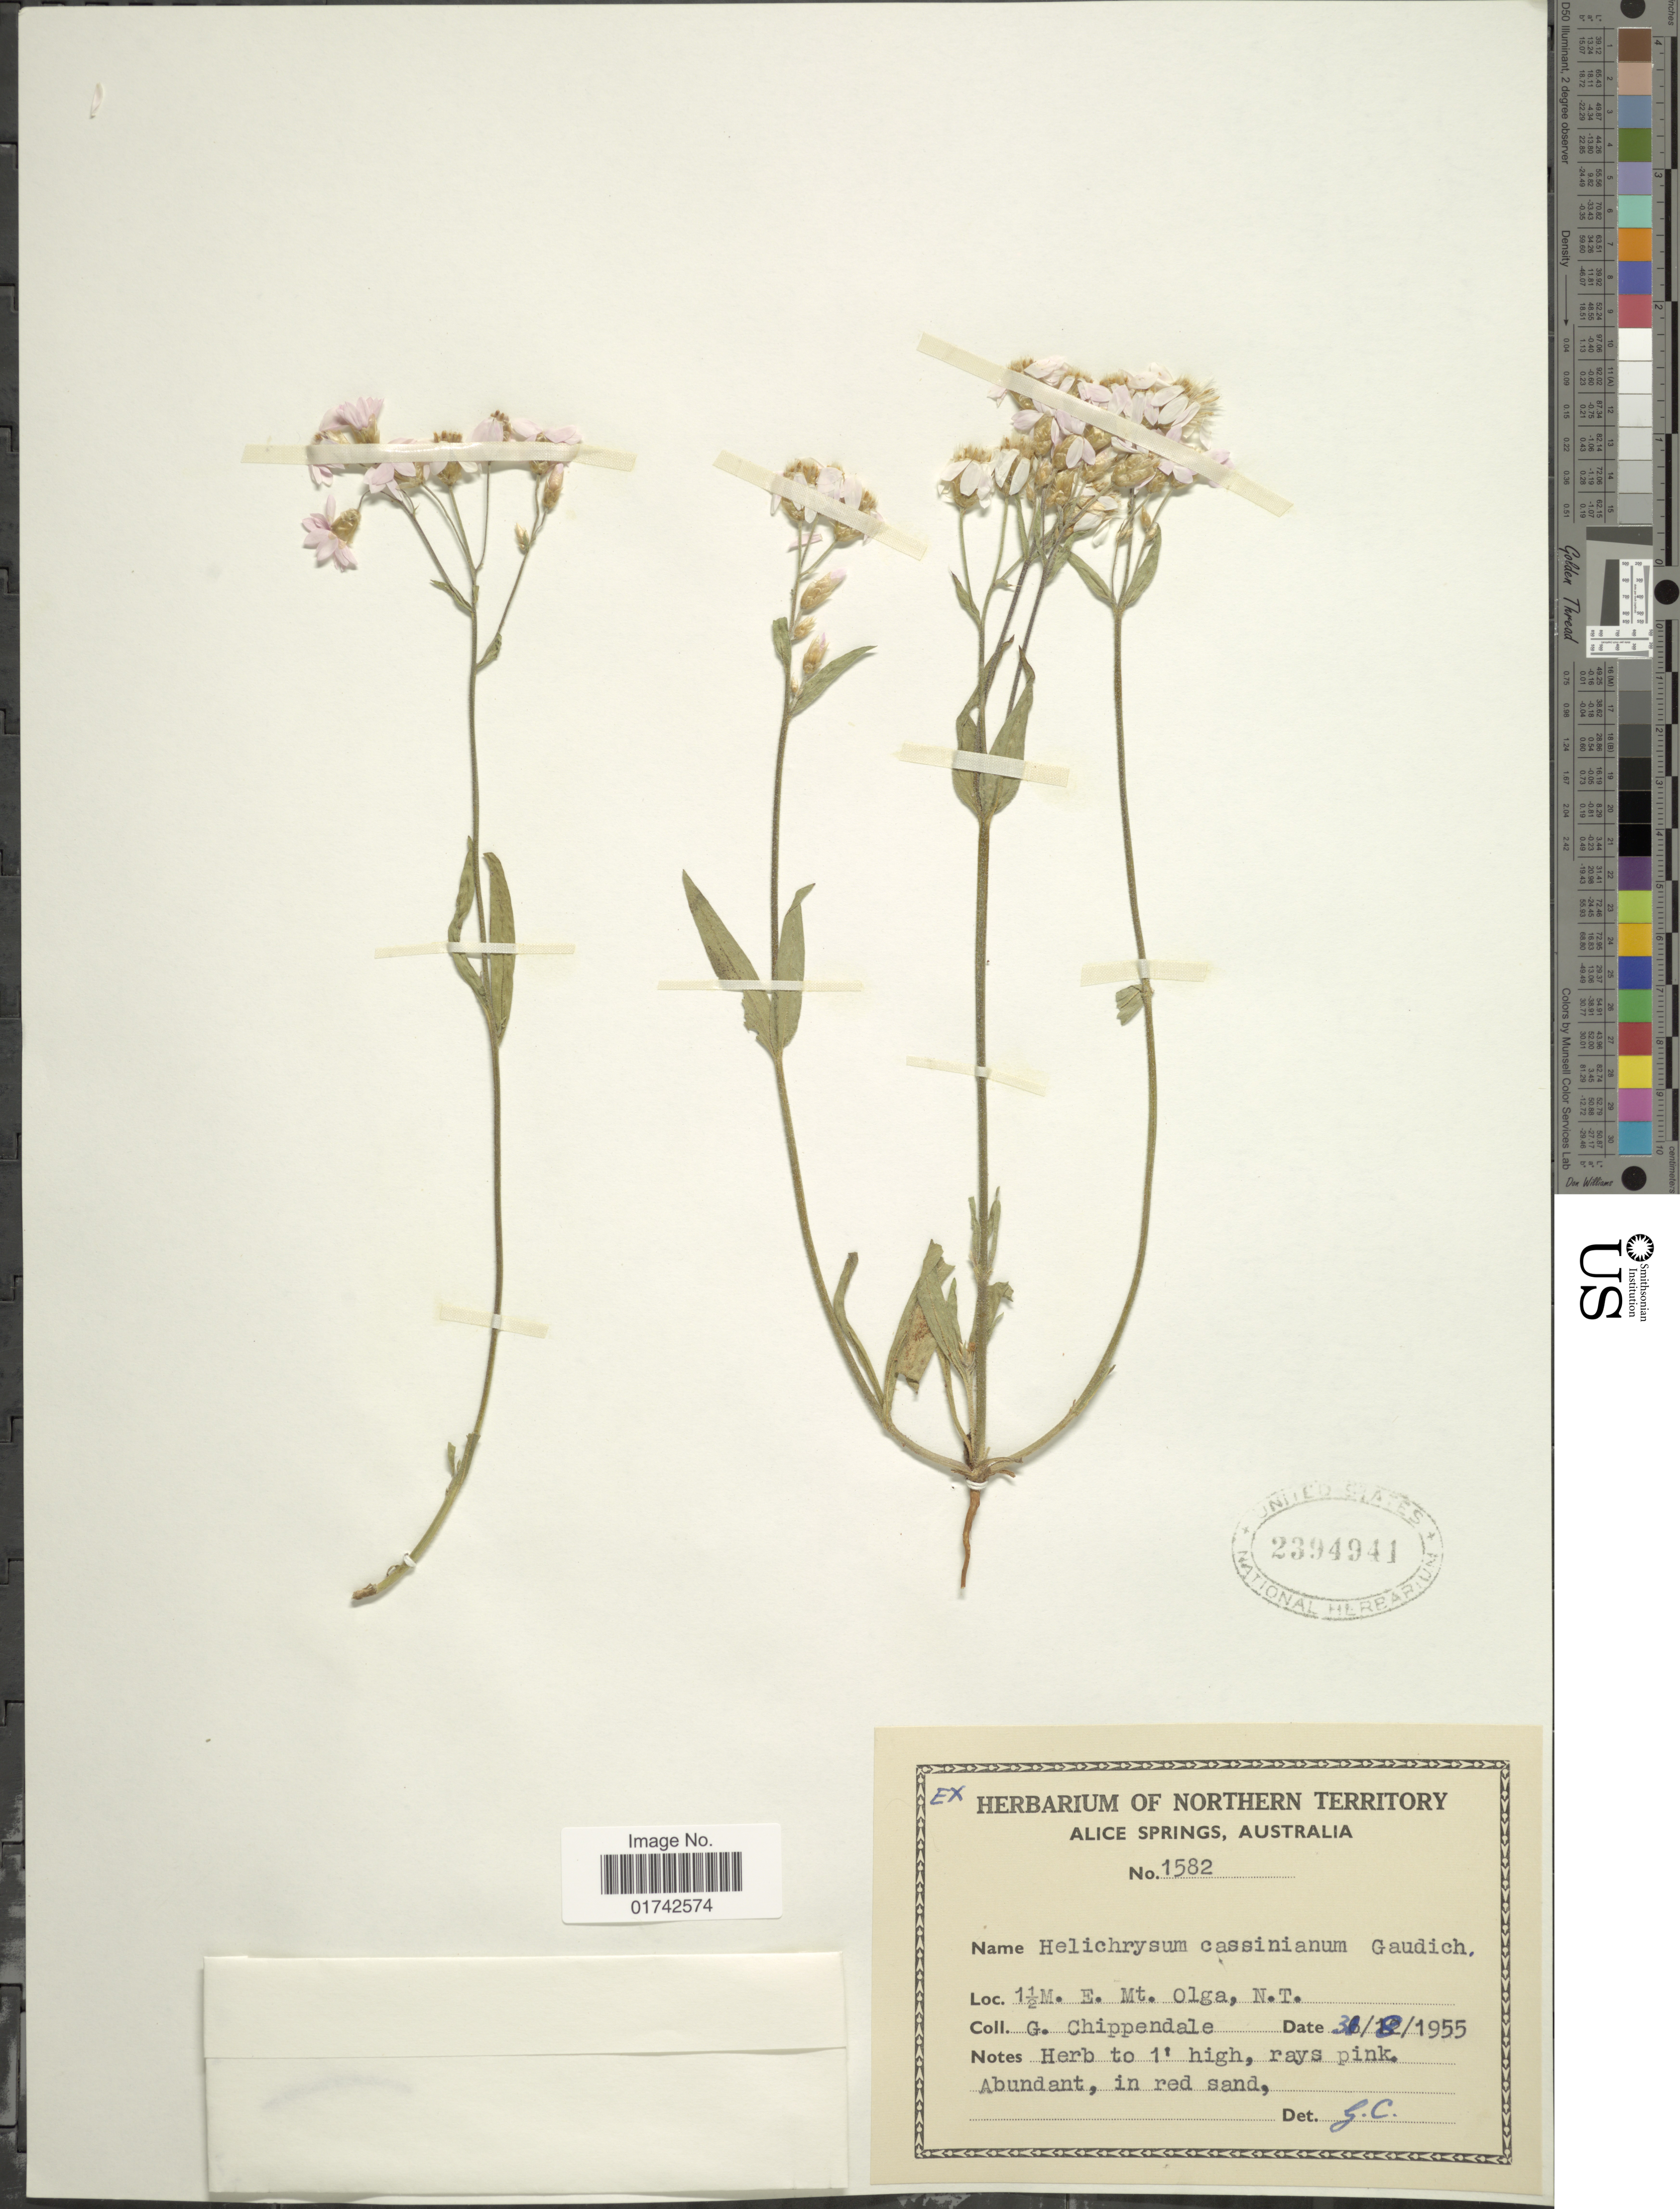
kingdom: Plantae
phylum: Tracheophyta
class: Magnoliopsida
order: Asterales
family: Asteraceae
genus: Helichrysum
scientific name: Helichrysum cassinianum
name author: Gaudich.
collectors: G. Chippendale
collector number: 1582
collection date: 1955-08-31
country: Australia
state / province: Northern Territory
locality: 1 1/2 M. E. of MT. Olga, N.T.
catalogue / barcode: US 2394941